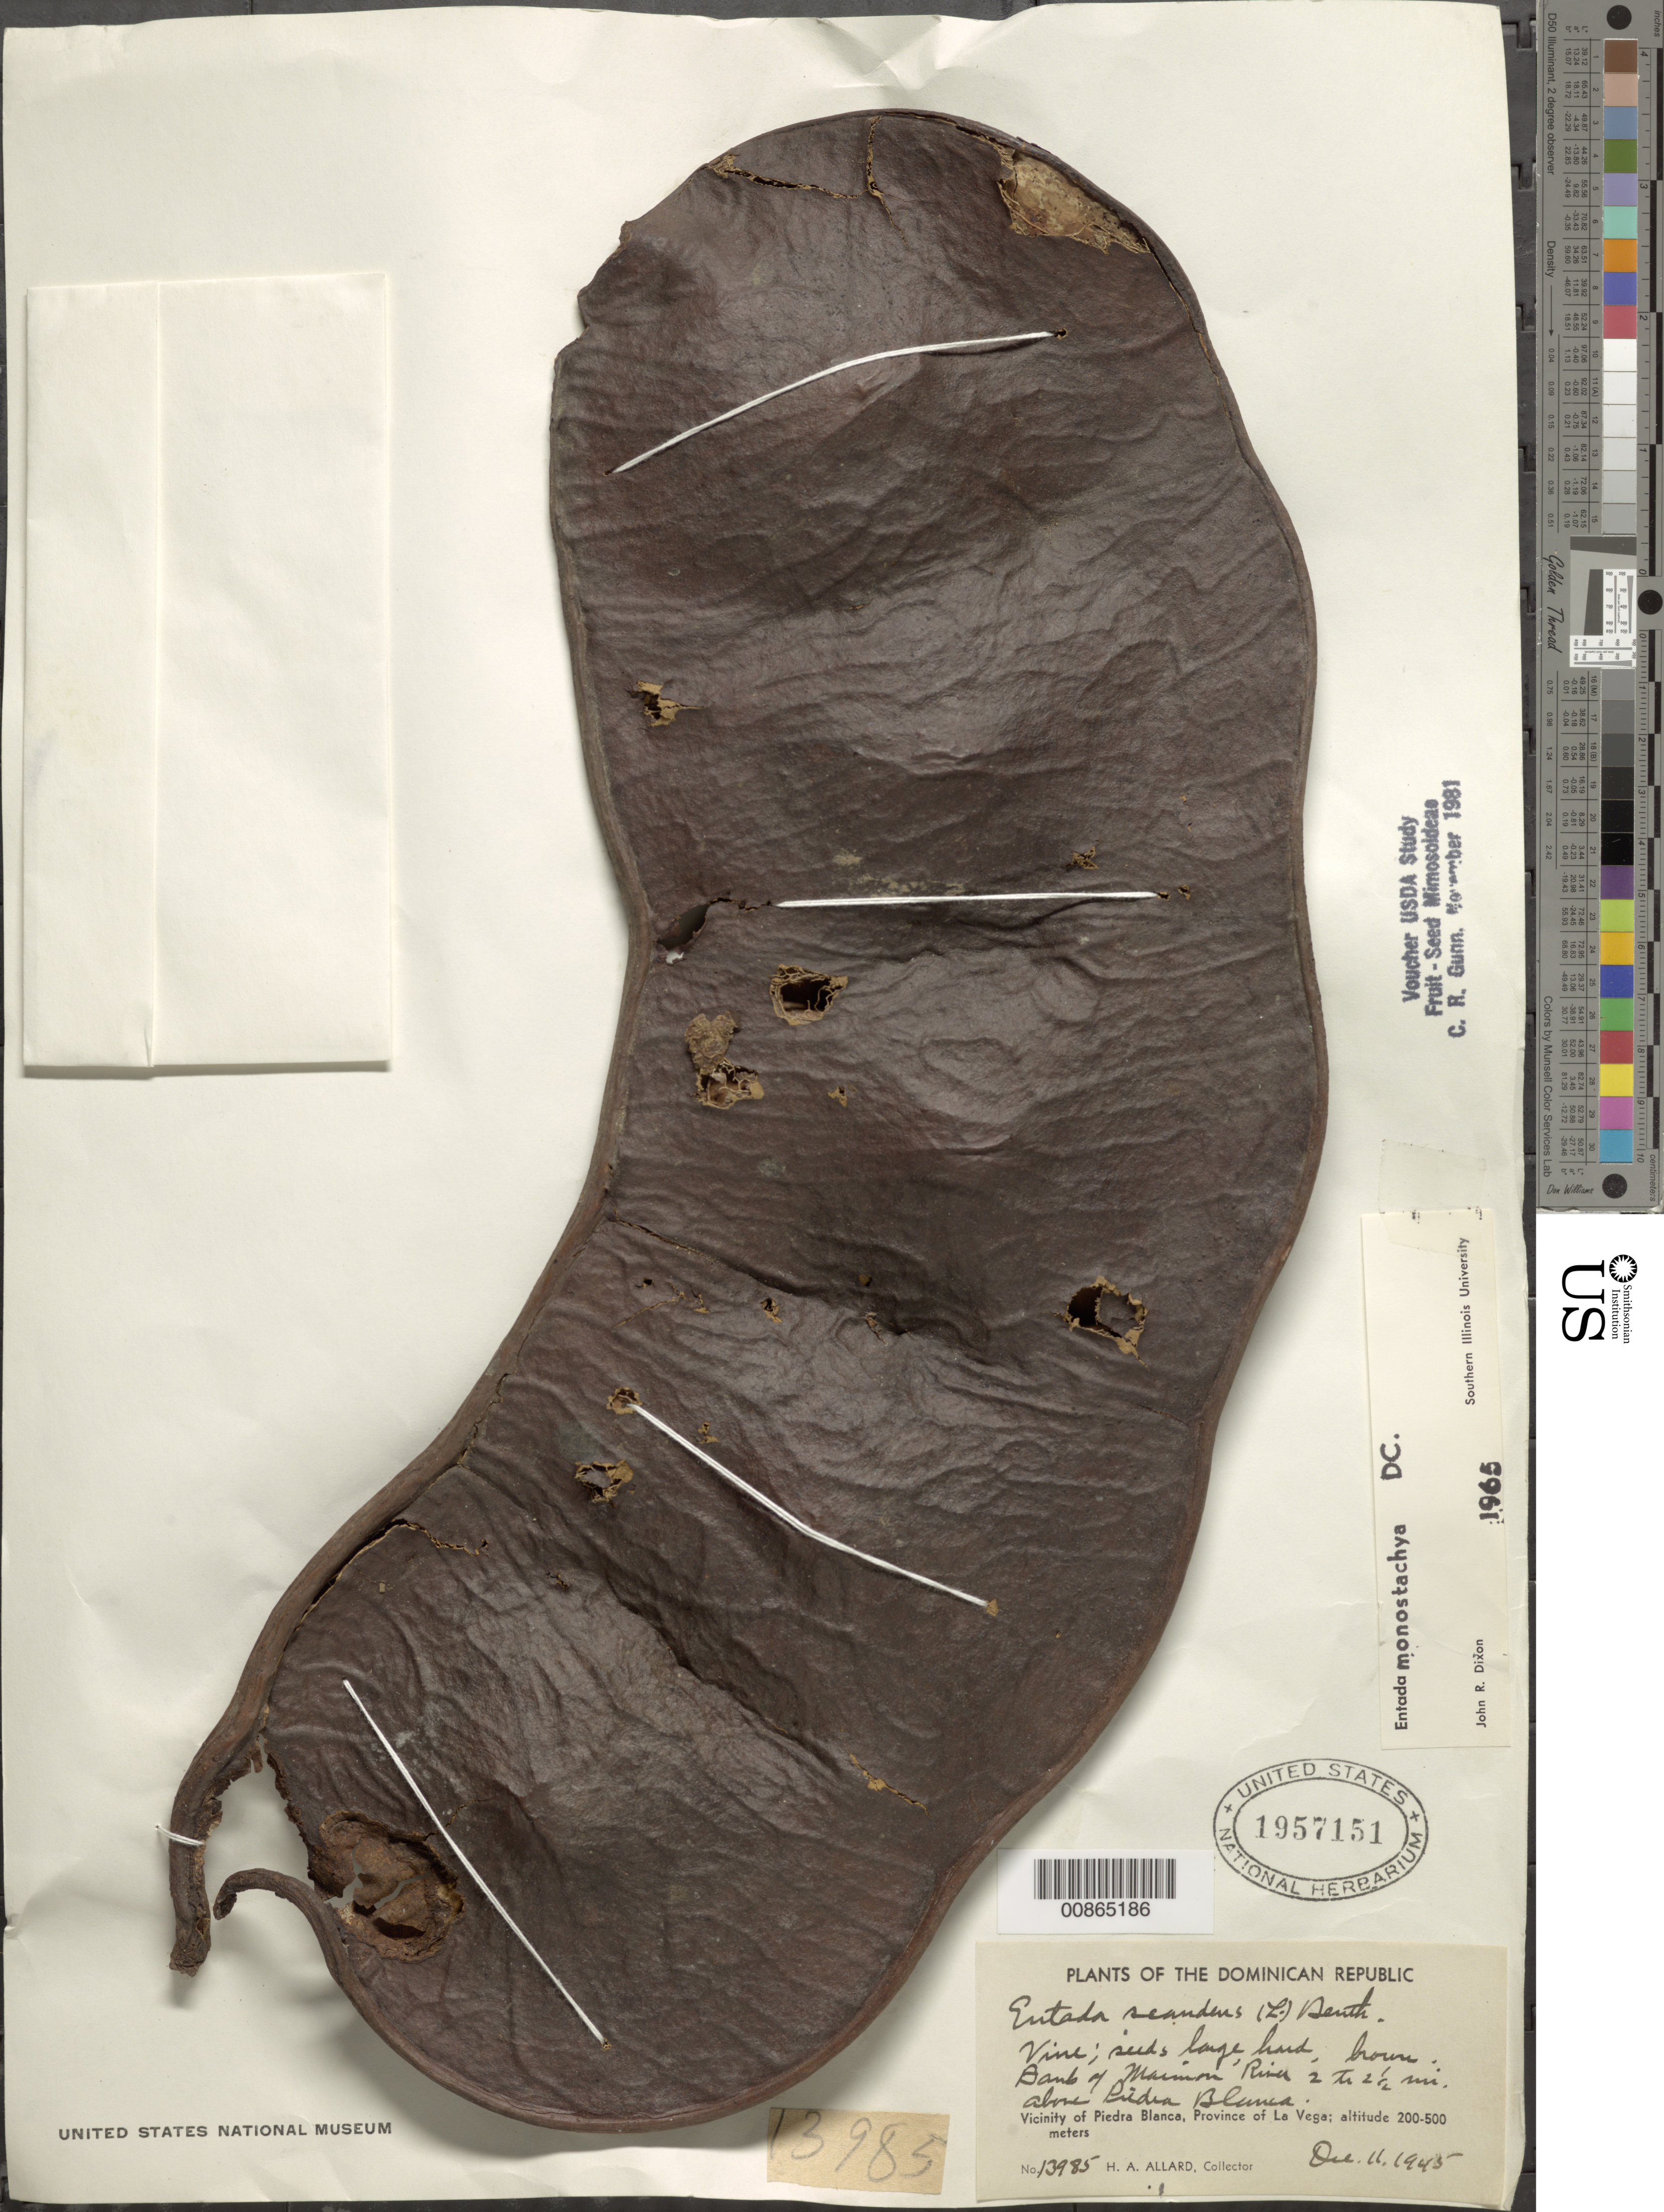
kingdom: Plantae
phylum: Tracheophyta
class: Magnoliopsida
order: Fabales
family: Fabaceae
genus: Entada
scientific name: Entada gigas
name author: (L.) Fawc. & Rendle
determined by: Strong, Mark T., (BOT), Smithsonian Institution - National Museum of Natural History (UNITED STATES)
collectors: H. A. Allard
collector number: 13985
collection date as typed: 11 Dec 1945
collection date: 1945-12-11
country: Dominican Republic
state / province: La Vega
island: Hispaniola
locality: Bank of Maimon River 2 to 2½ mi. above Piedra Blanca.200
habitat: Bank of river.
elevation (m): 200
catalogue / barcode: US 1957151